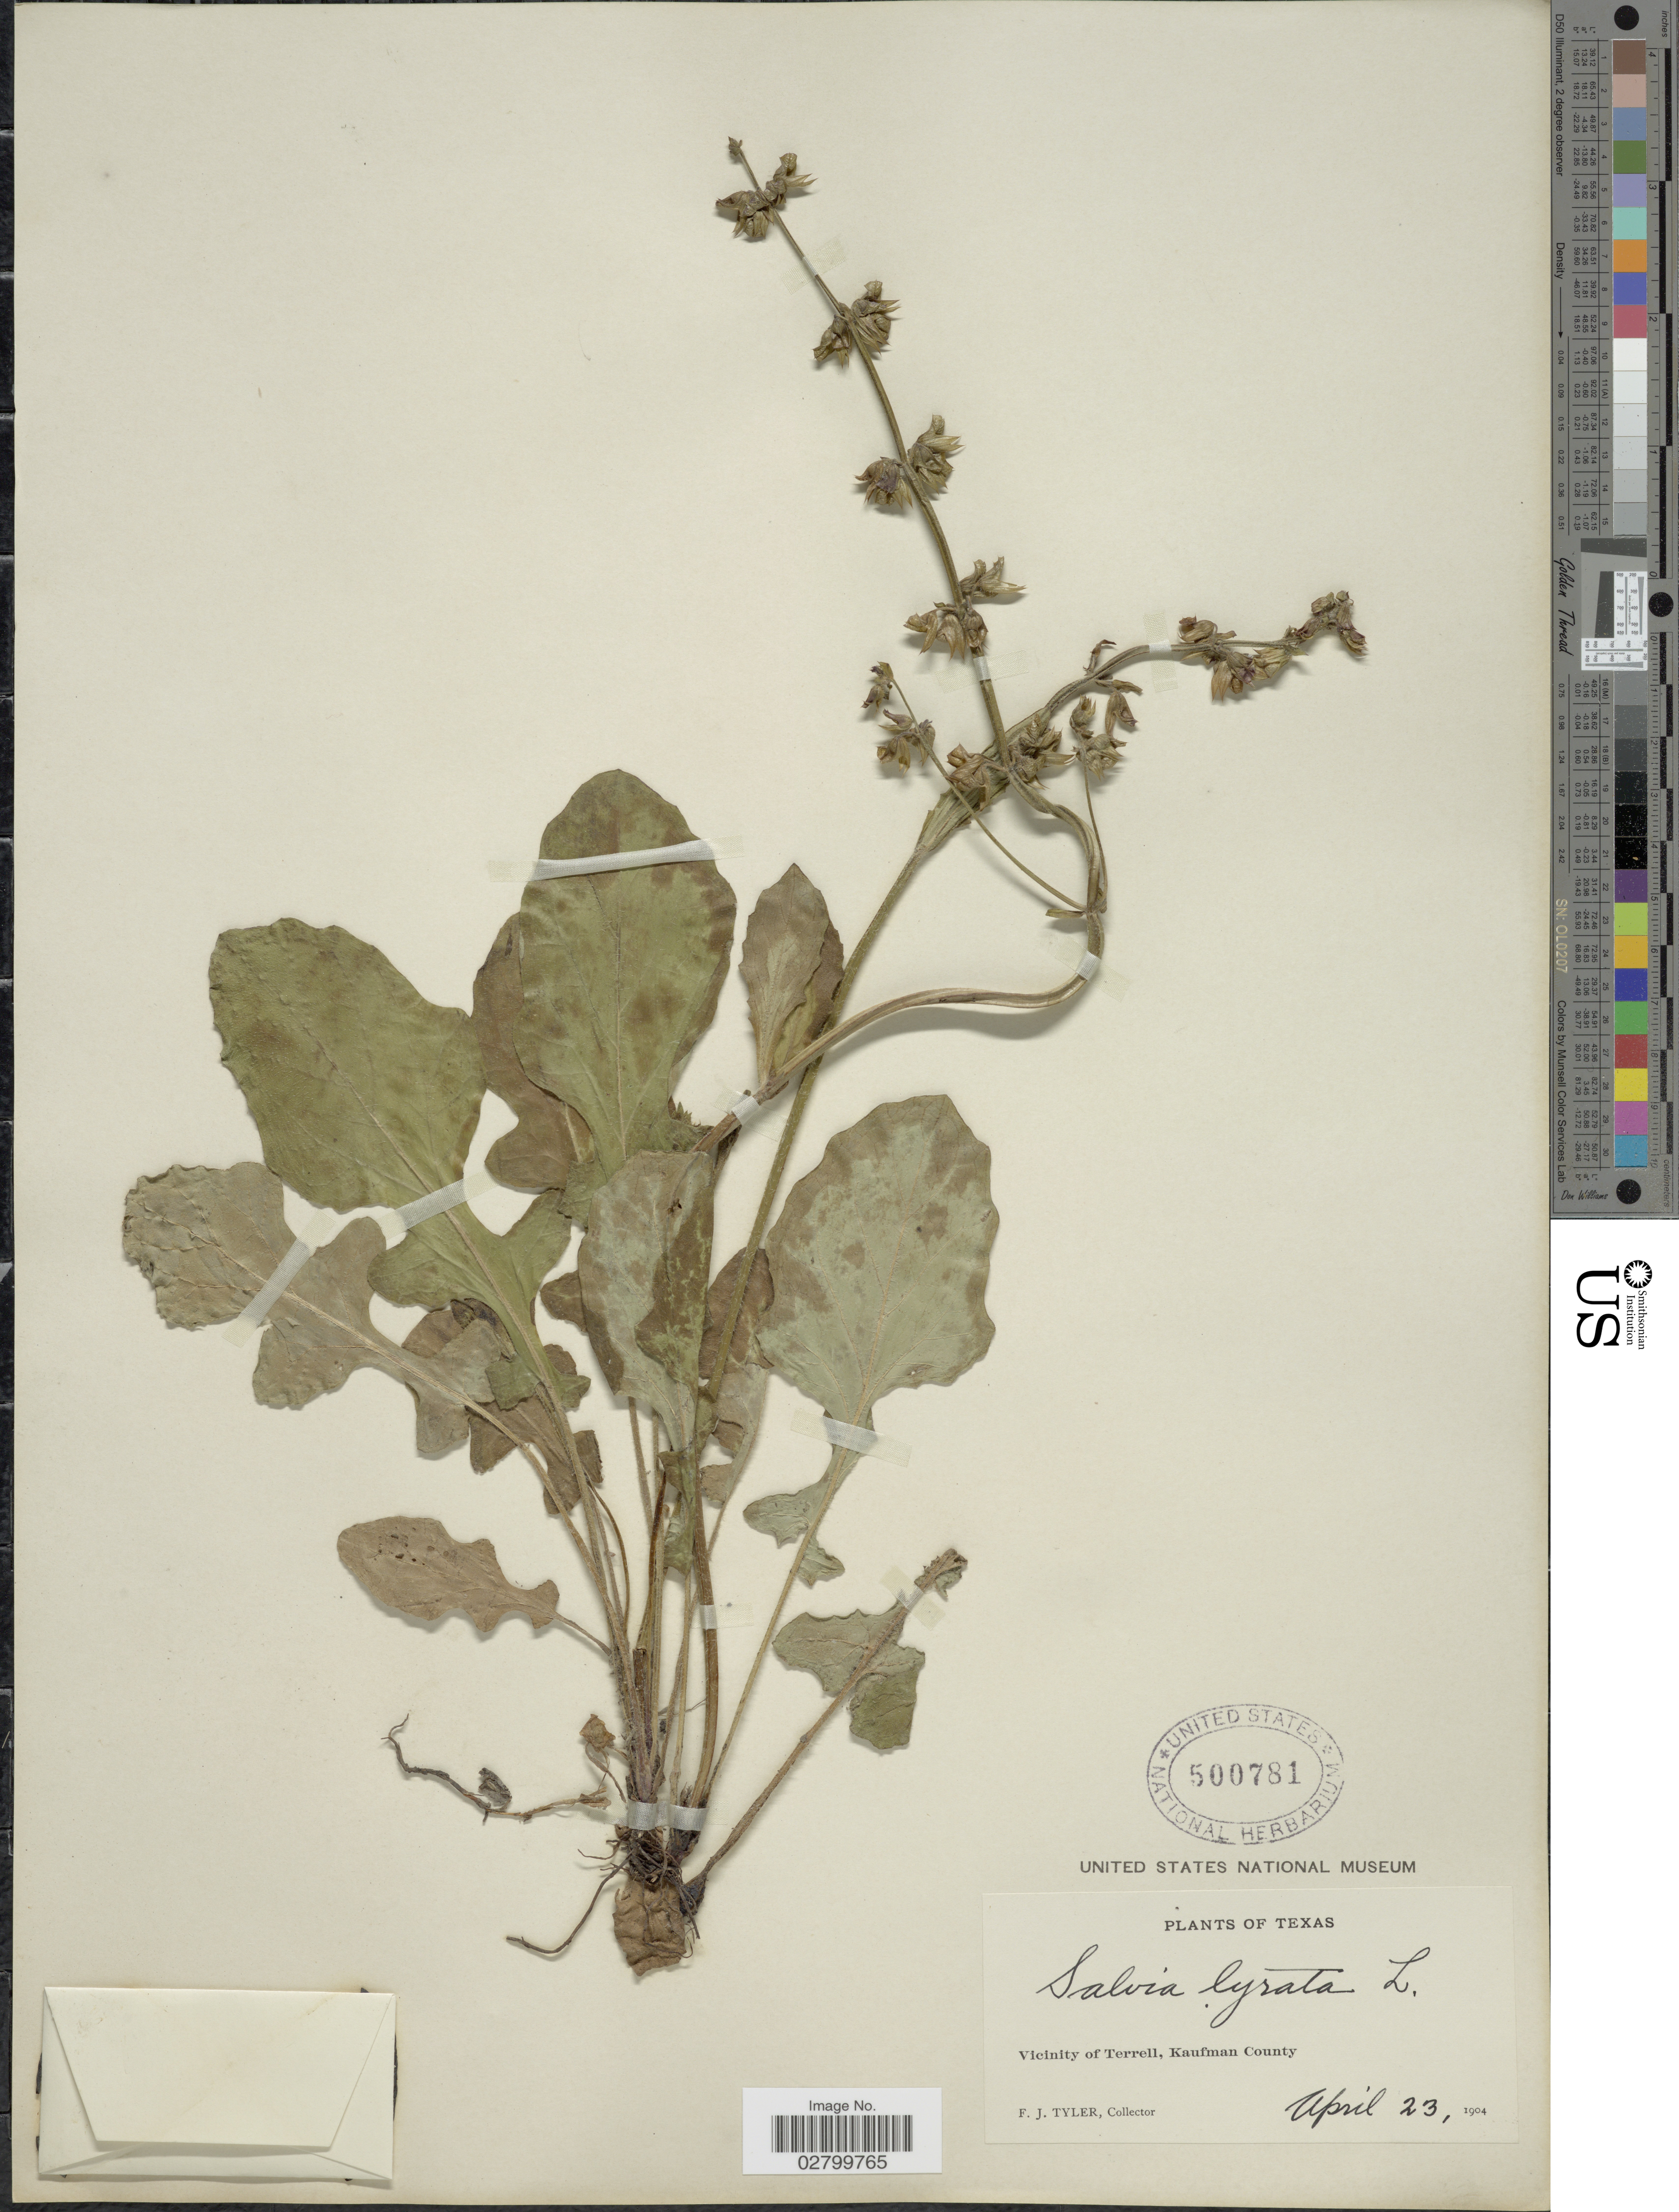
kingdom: Plantae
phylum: Tracheophyta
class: Magnoliopsida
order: Lamiales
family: Lamiaceae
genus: Salvia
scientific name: Salvia lyrata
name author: L.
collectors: F. Tyler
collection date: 1904-04-23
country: United States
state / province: Texas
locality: Vicinity of Terrell, Kaufman County.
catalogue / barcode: US 500781